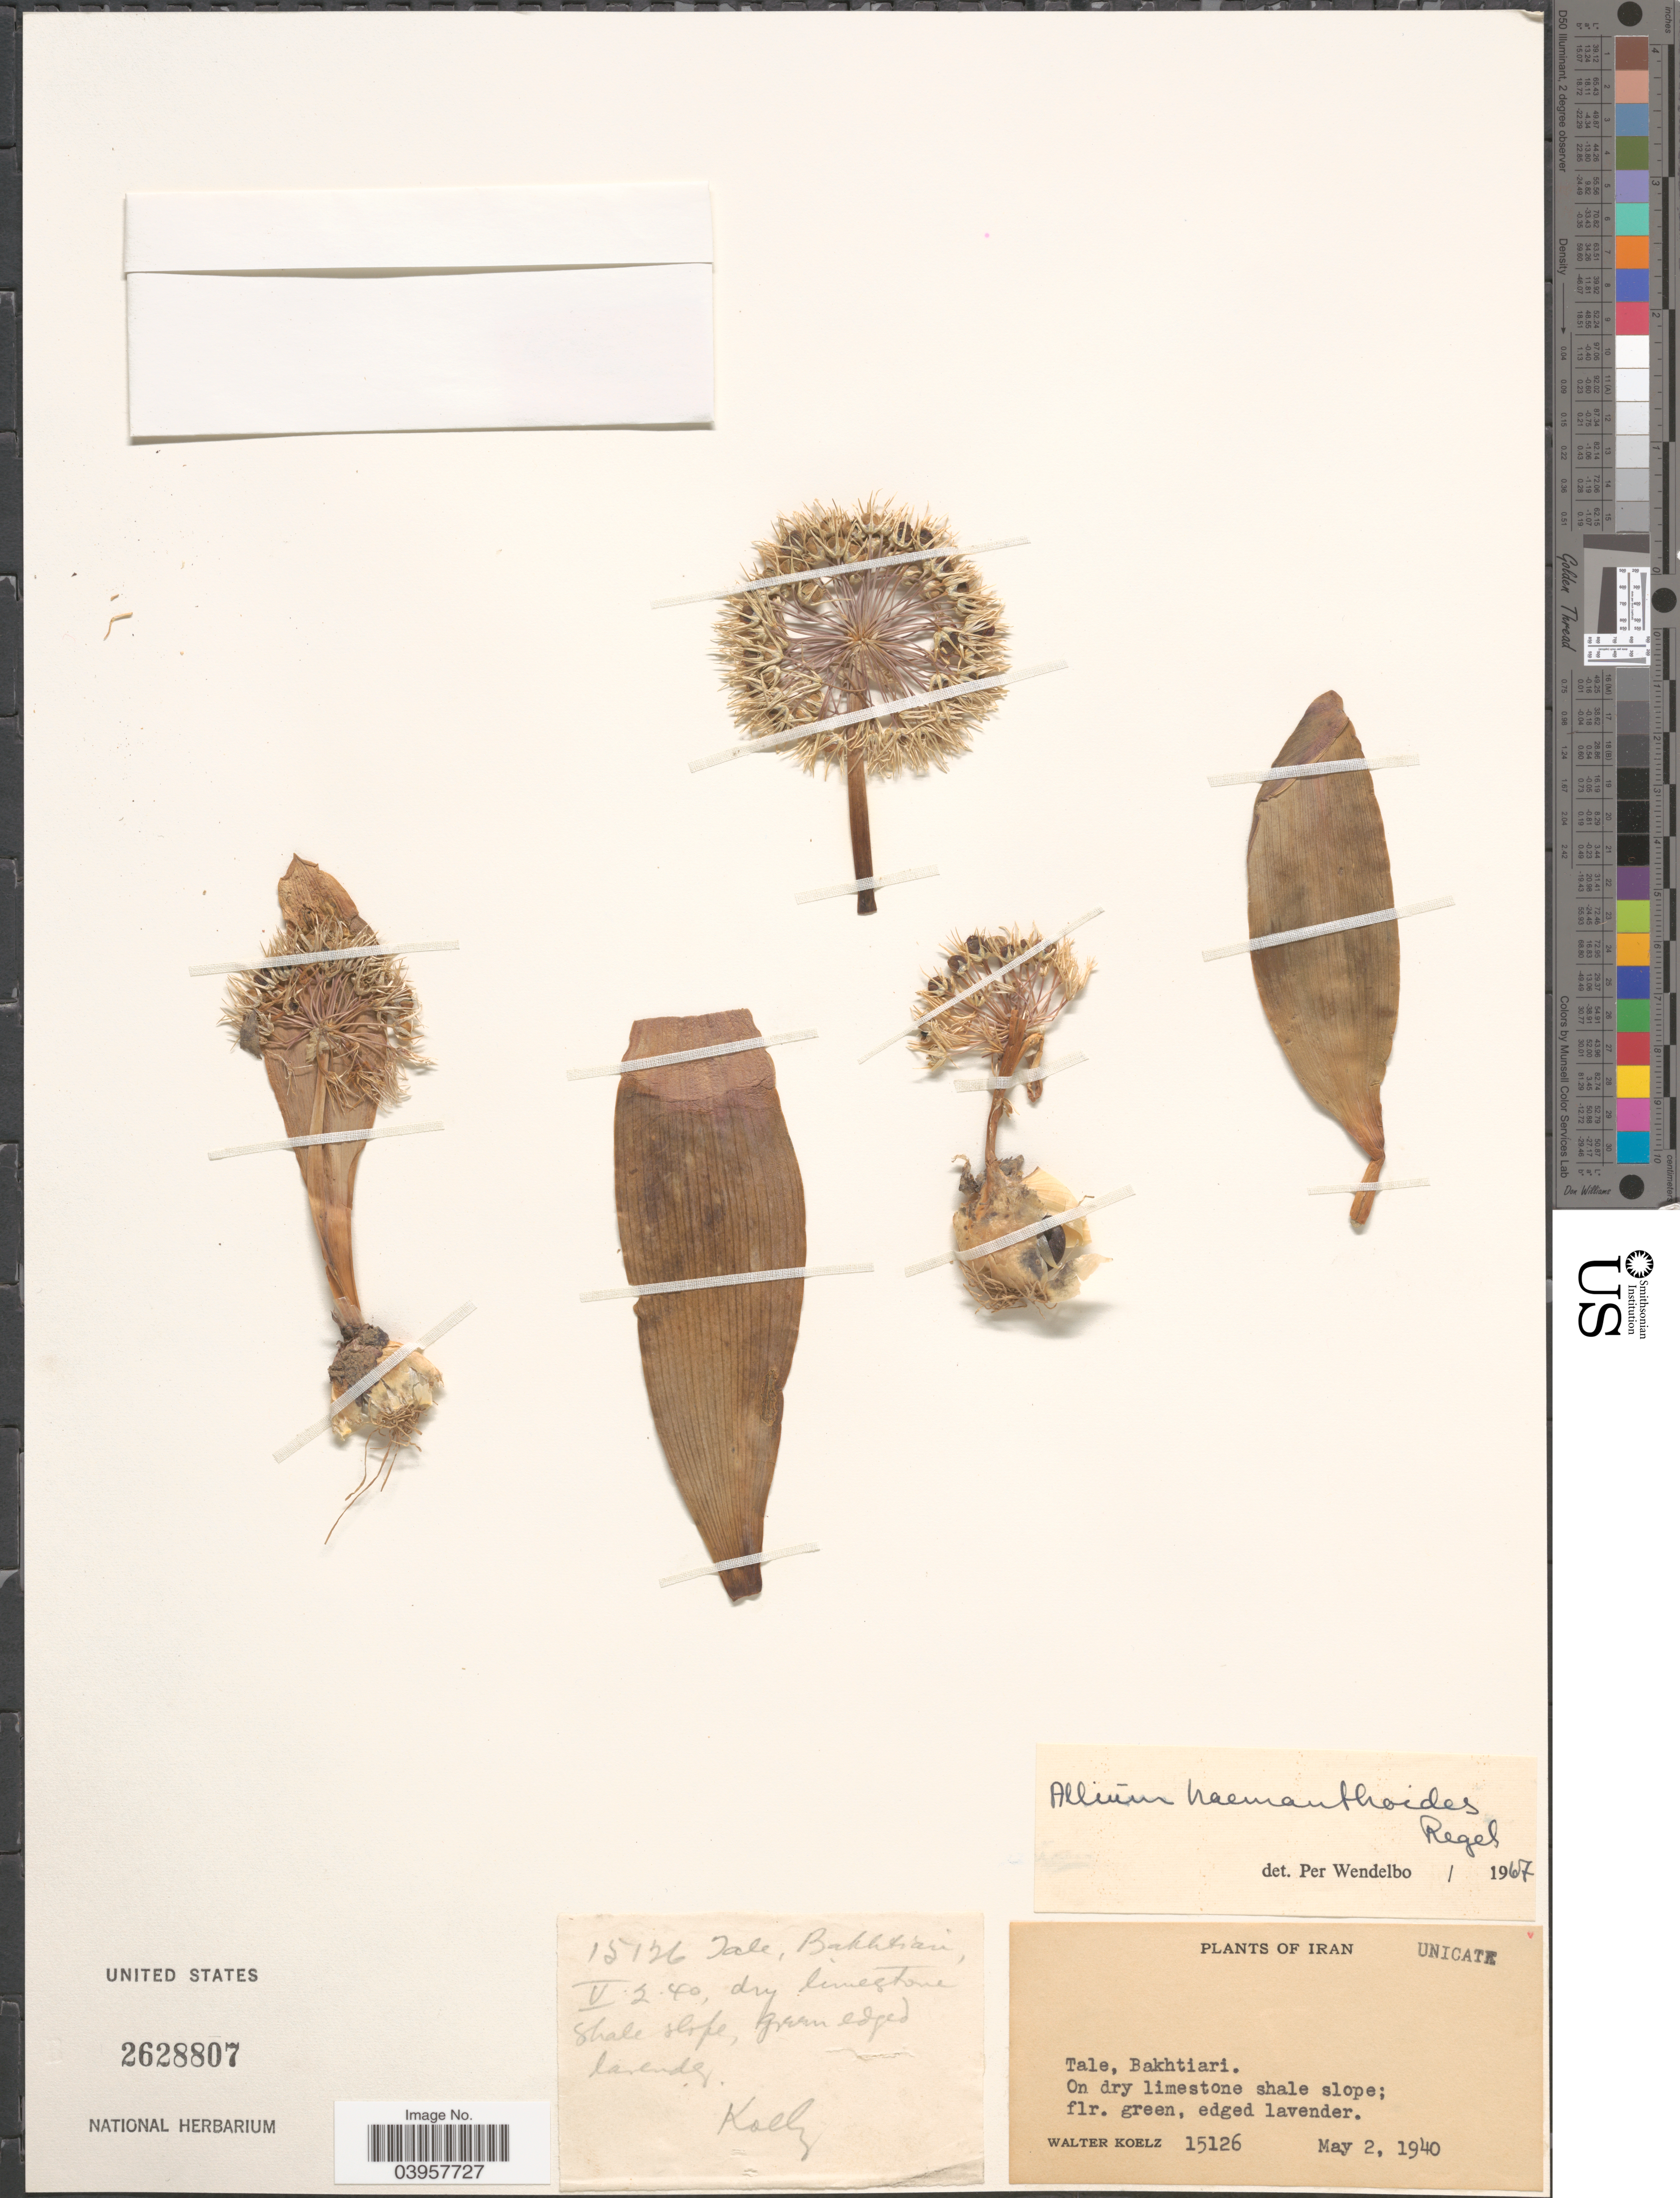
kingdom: Plantae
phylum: Tracheophyta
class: Liliopsida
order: Asparagales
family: Amaryllidaceae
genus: Allium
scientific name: Allium haemanthoides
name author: Boiss. & Reut. ex Regel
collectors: W. N. Koelz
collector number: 15126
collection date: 1940-05-02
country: Iran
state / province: Chahar Mahaal and Bakhtiari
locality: Tale, Bakhtiari.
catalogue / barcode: US 2628807